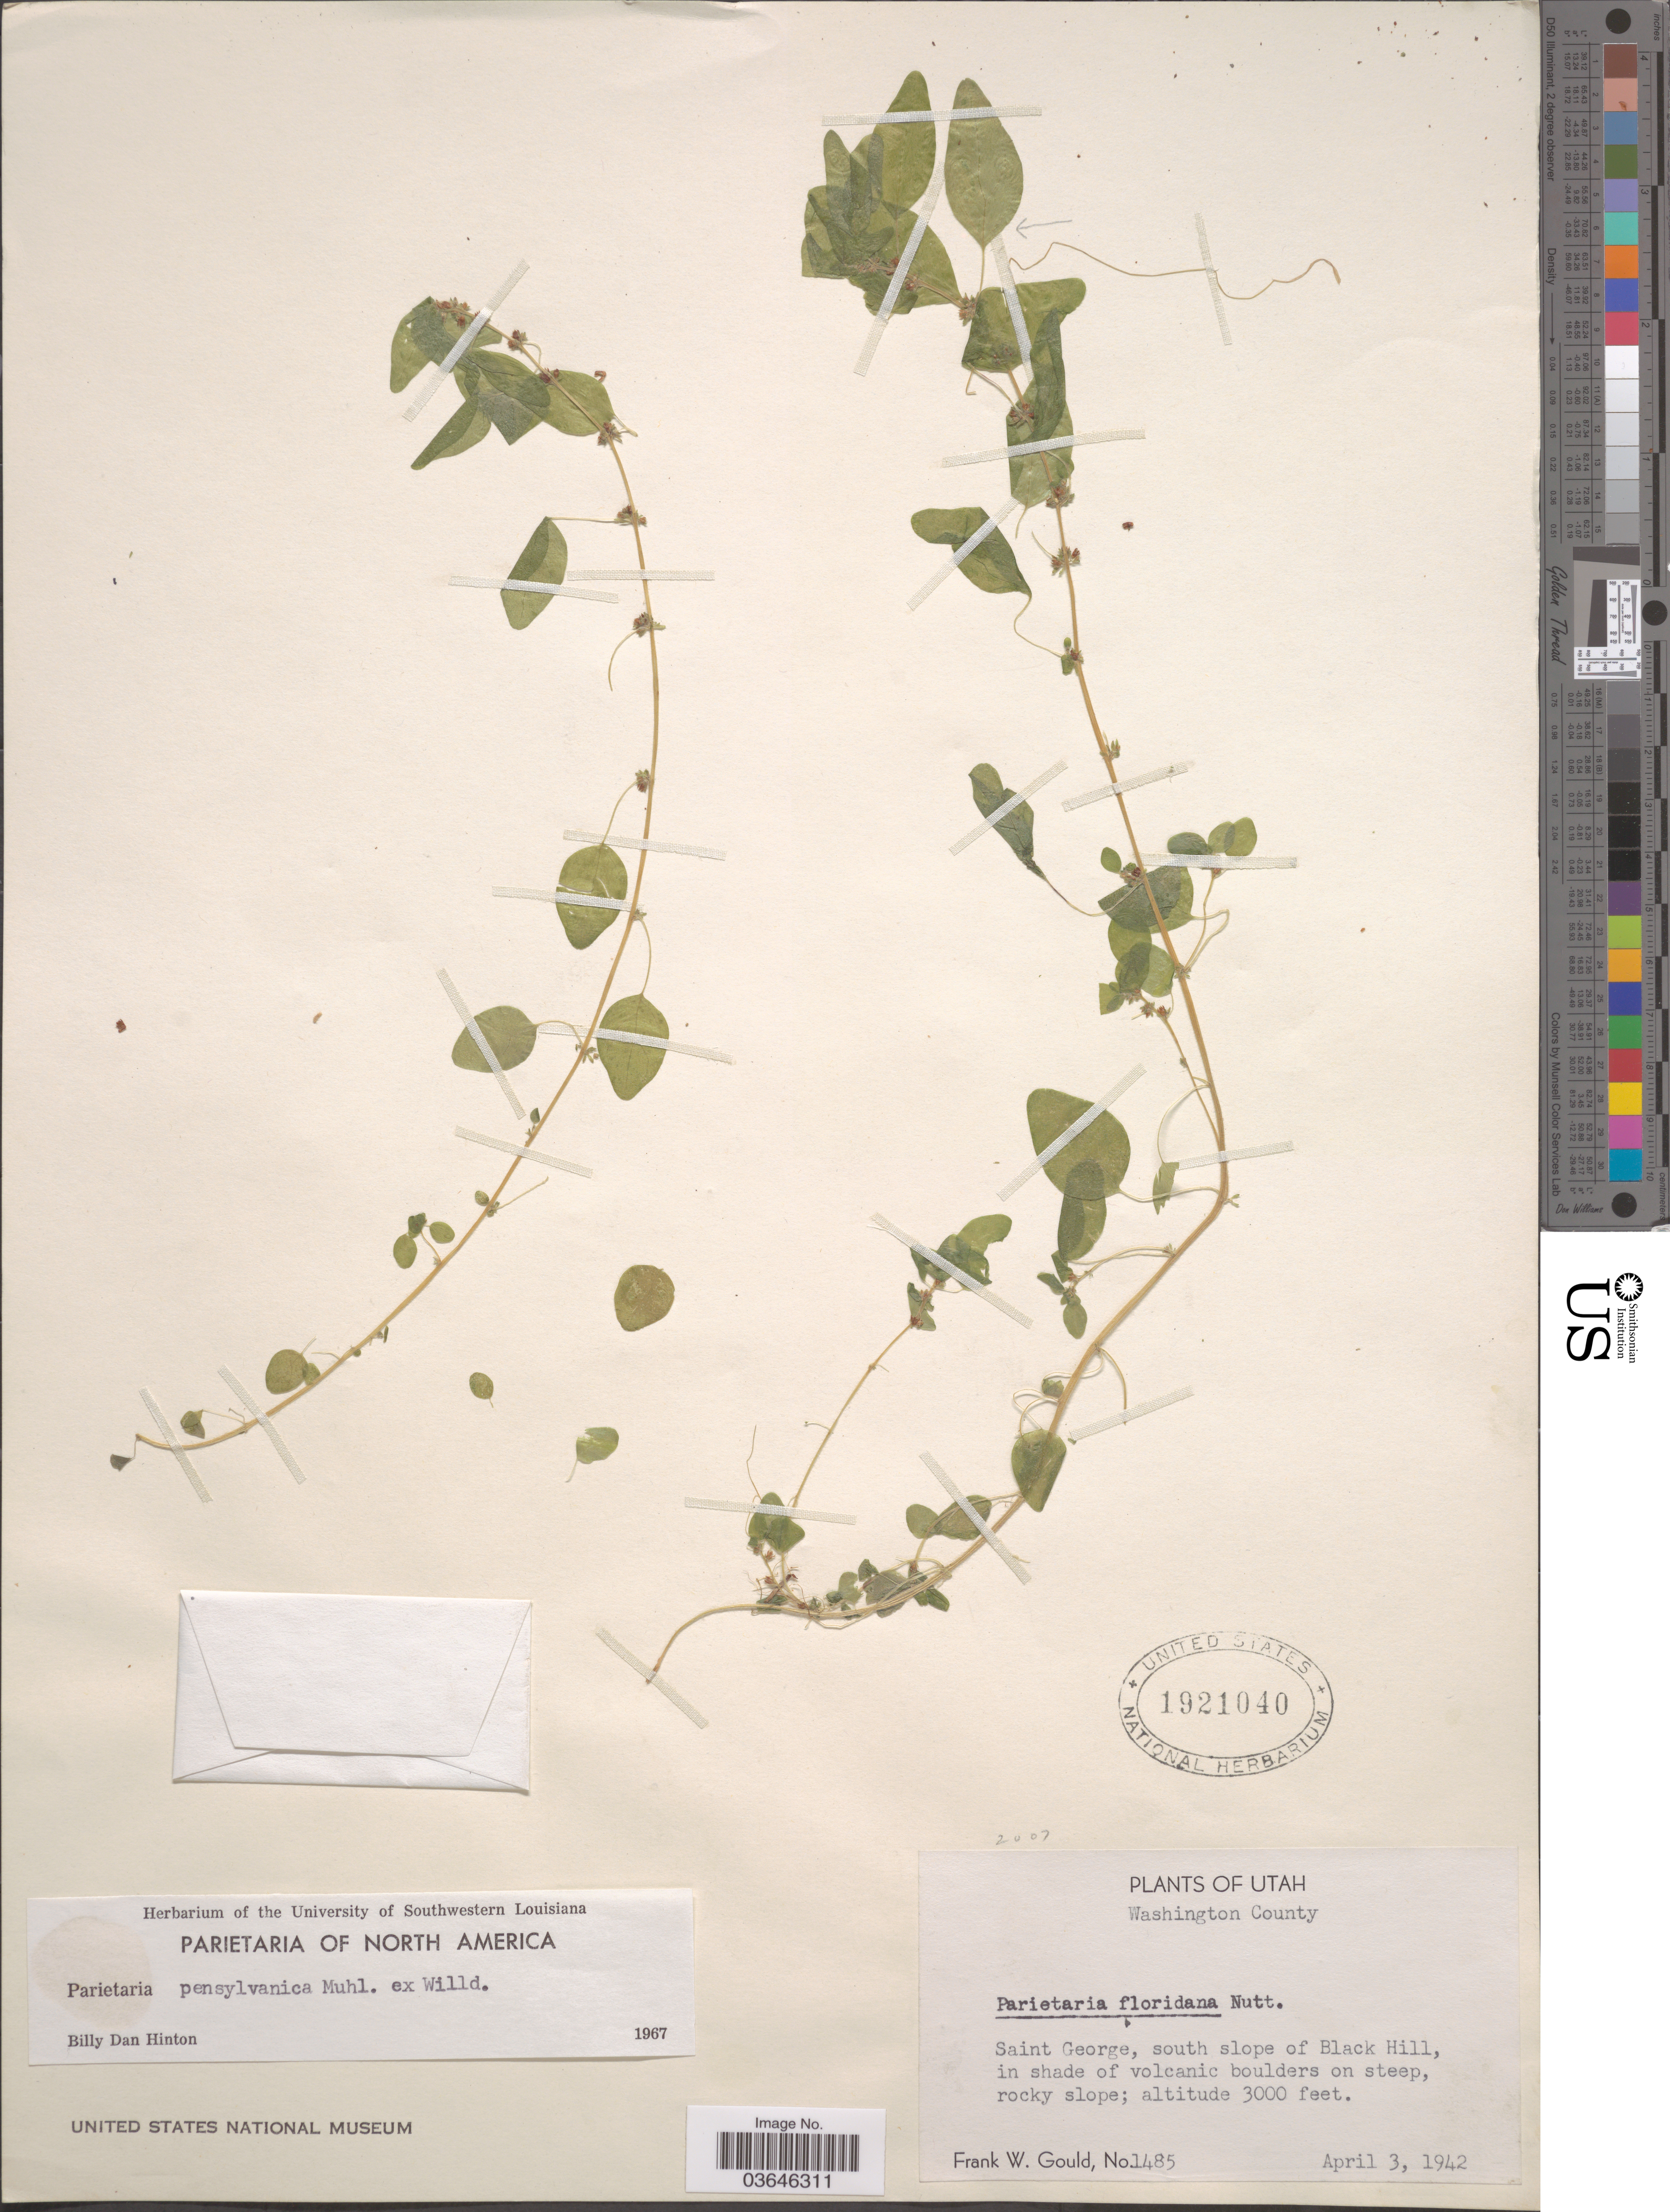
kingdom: Plantae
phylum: Tracheophyta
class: Magnoliopsida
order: Rosales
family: Urticaceae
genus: Parietaria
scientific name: Parietaria pensylvanica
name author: Muhl. ex Willd.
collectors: F. W. Gould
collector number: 1485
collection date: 1942-04-03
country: United States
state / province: Utah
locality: Washington County. Saint George, south slope of Black Hill.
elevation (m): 914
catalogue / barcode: US 1921040